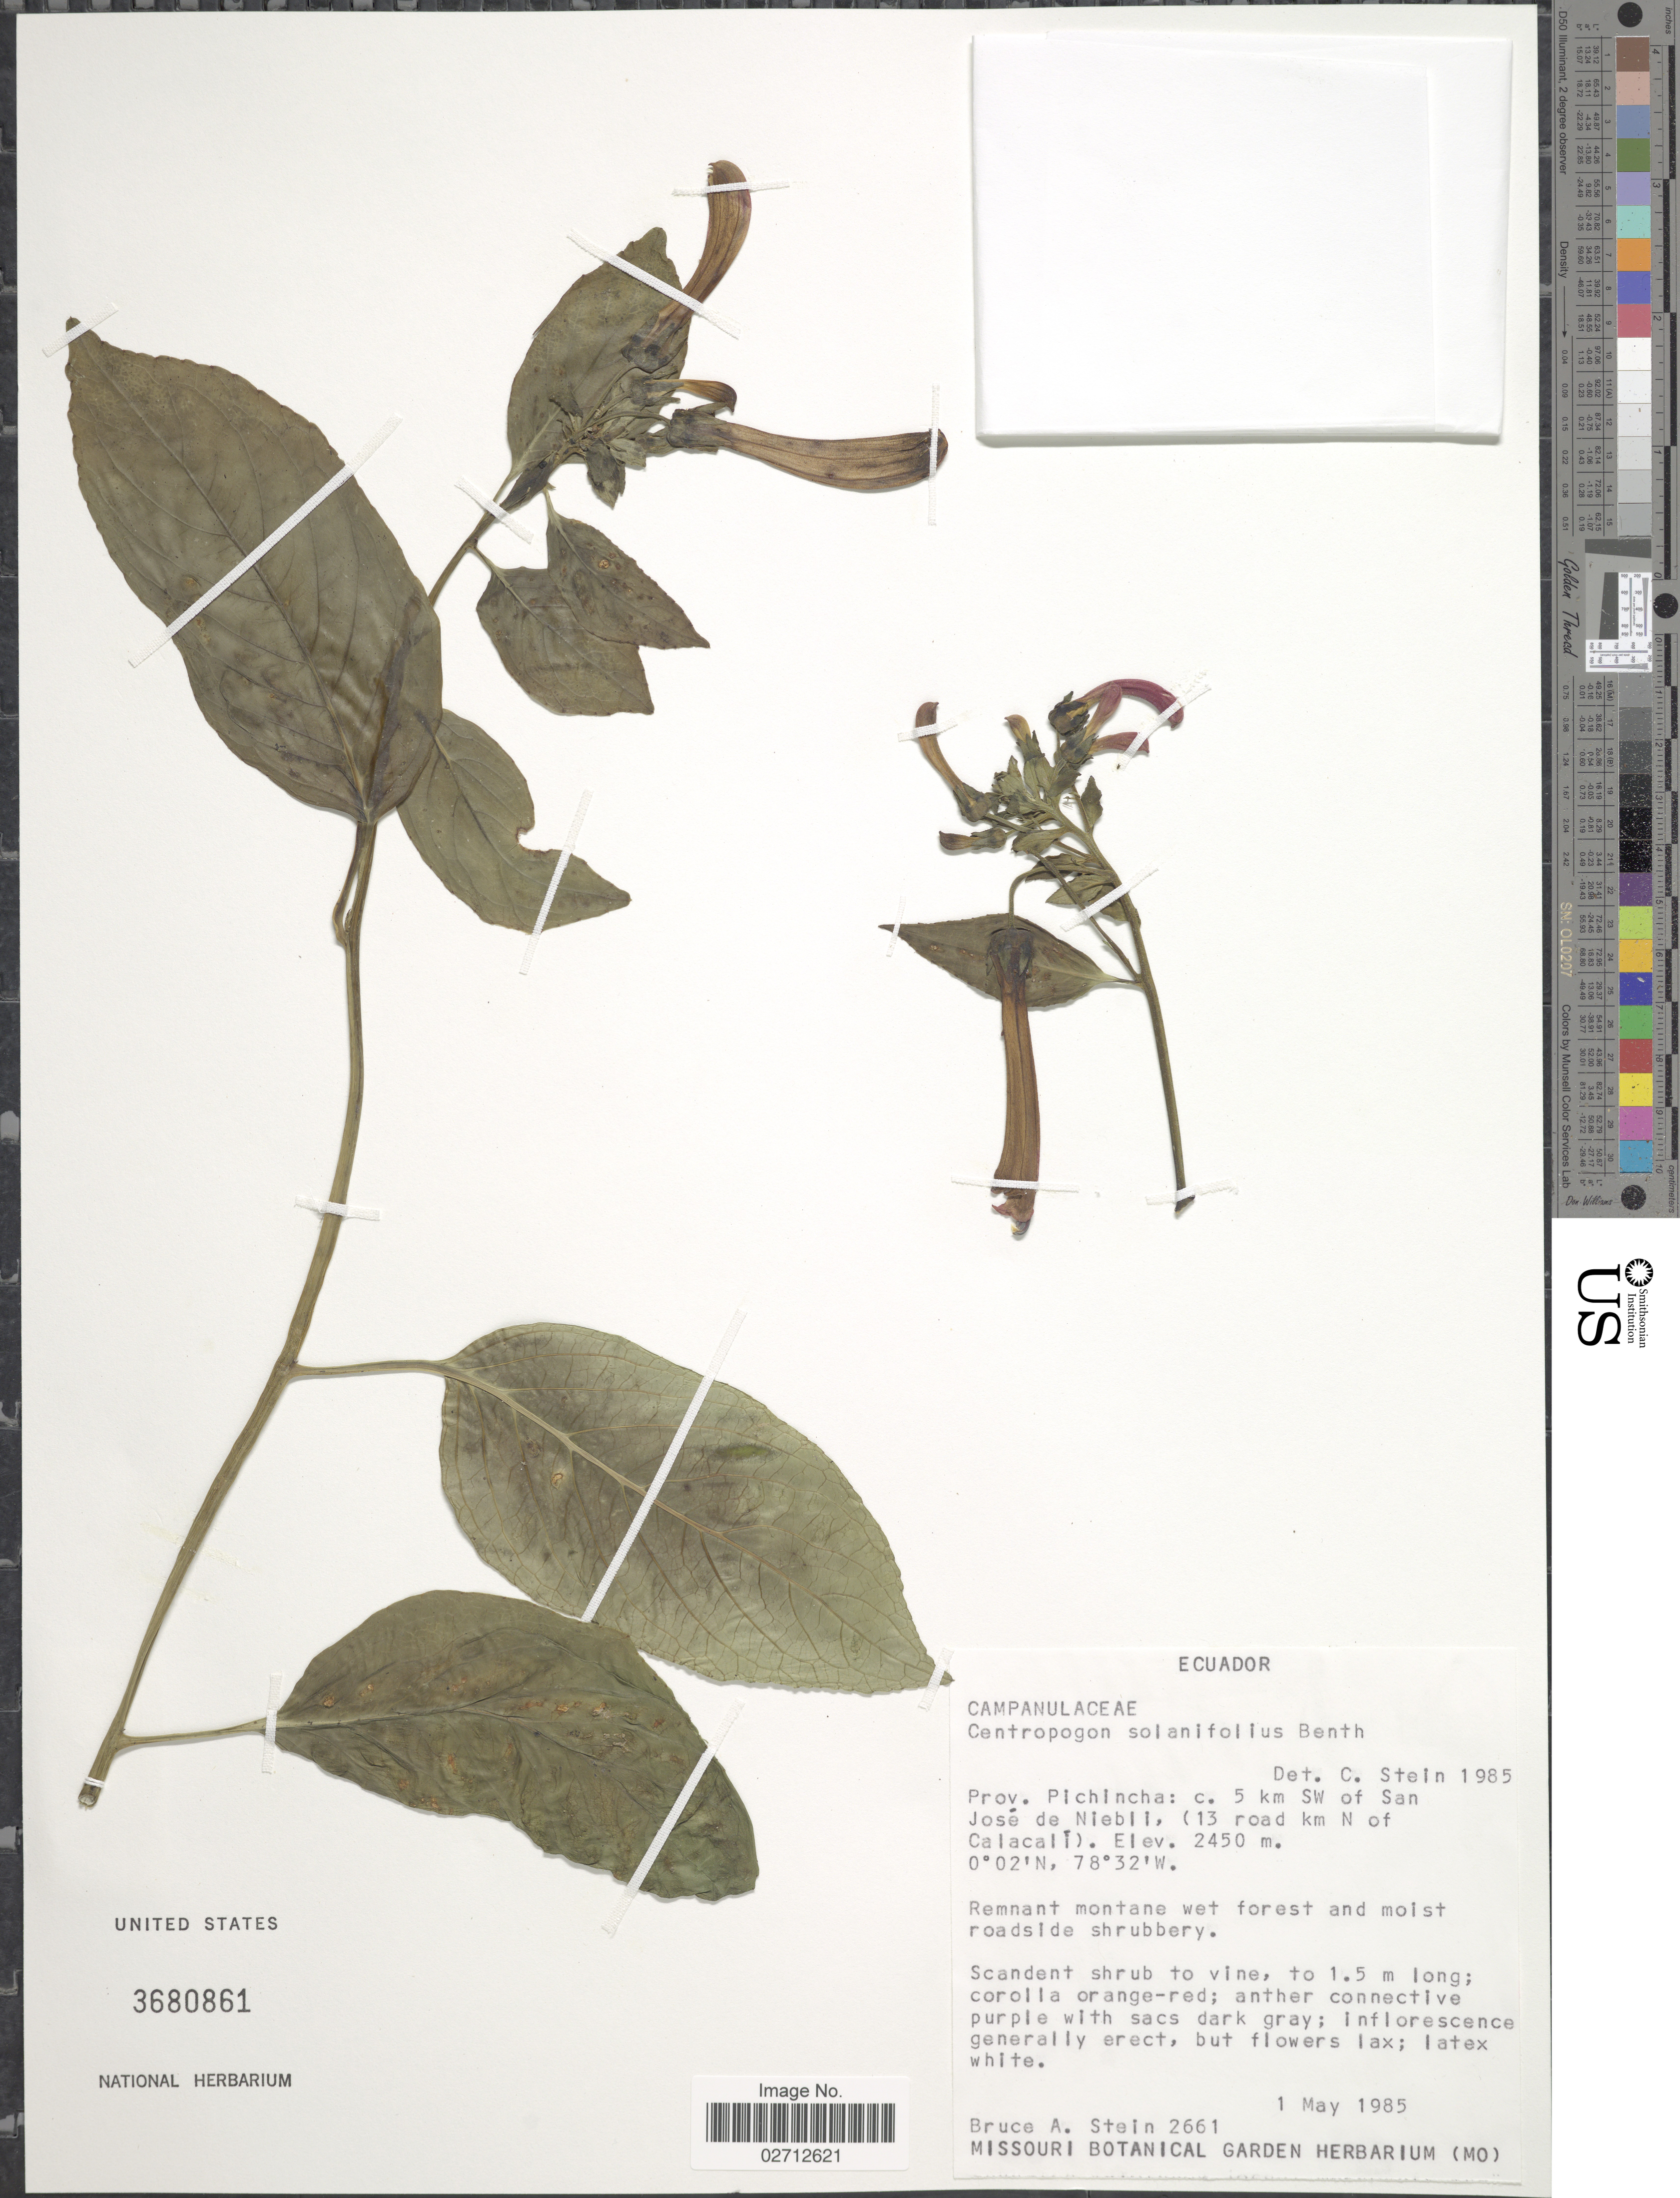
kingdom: Plantae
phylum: Tracheophyta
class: Magnoliopsida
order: Asterales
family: Campanulaceae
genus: Centropogon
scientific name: Centropogon solanifolius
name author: Benth.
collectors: B. A. Stein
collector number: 2661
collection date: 1985-05-01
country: Ecuador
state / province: Pichincha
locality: C. 5 km SW of San José de Niebil, (13 road km N of Calacalí)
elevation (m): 2450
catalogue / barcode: US 3680861